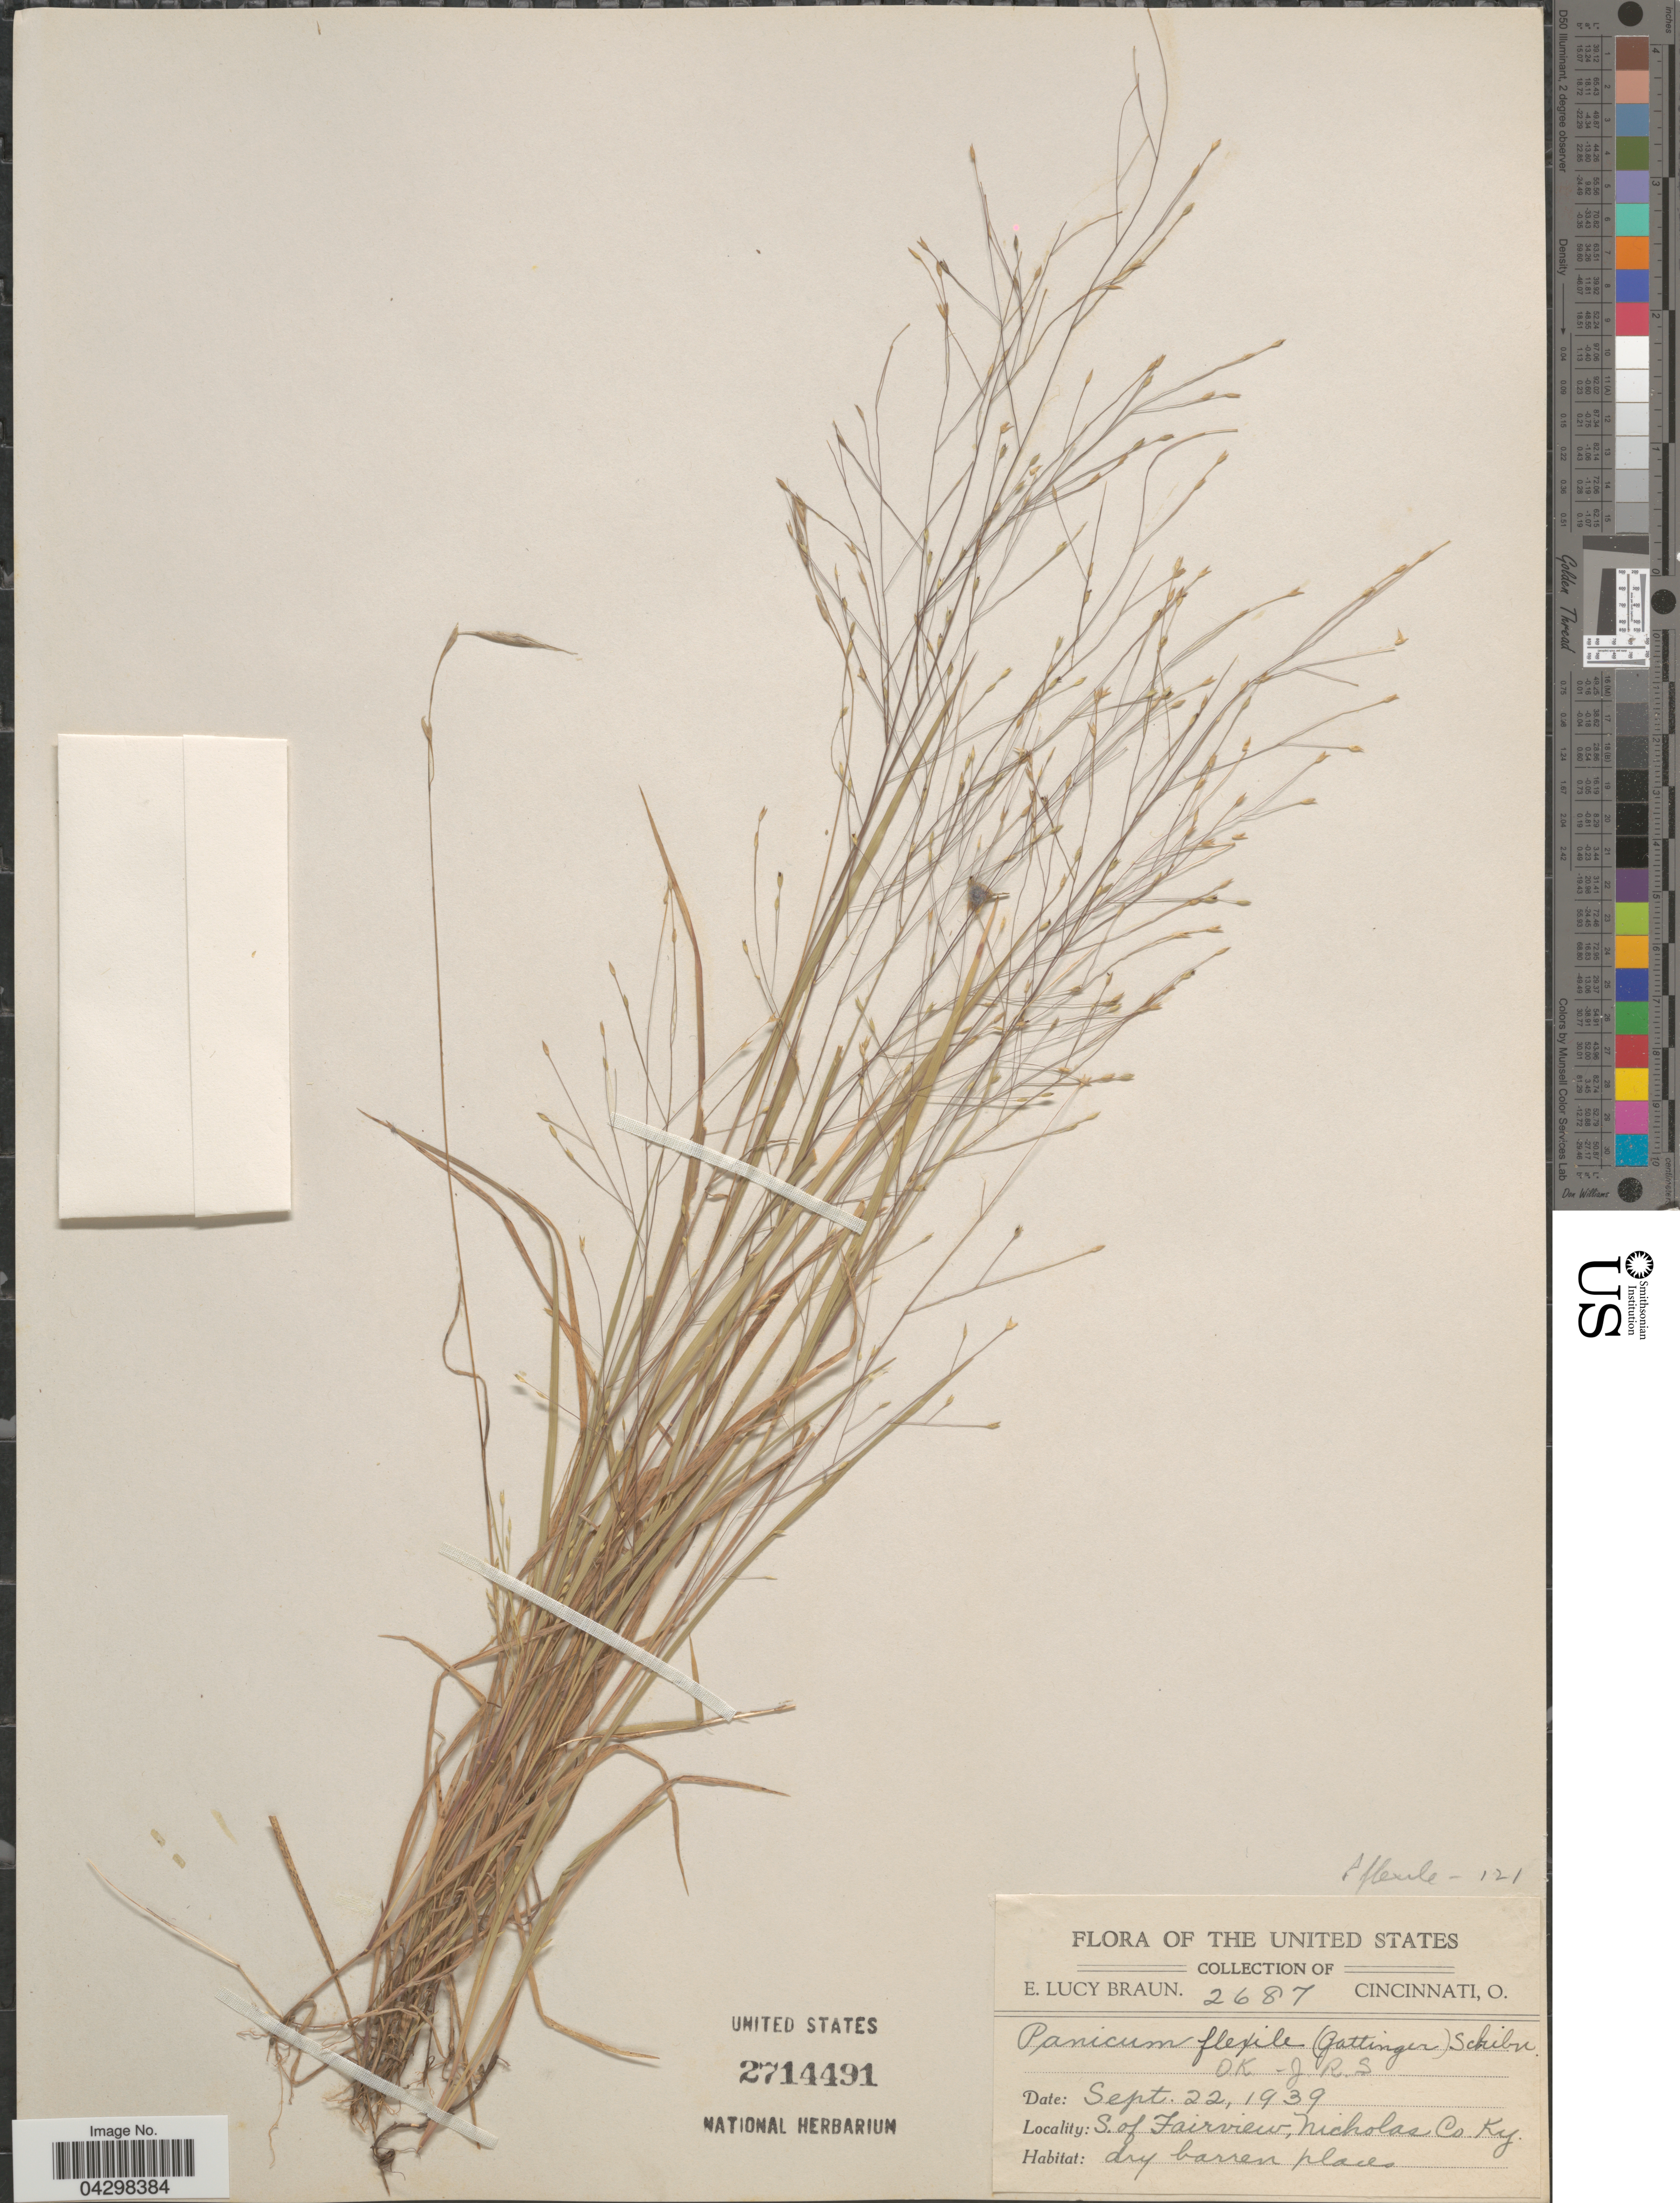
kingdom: Plantae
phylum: Tracheophyta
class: Liliopsida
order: Poales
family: Poaceae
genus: Panicum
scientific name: Panicum flexile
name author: (Gatt.) Scribn.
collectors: E. L. Braun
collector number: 2687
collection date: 1939-09-22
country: United States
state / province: Kentucky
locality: S. of Fairview, Nicholas Co.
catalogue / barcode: US 2714491